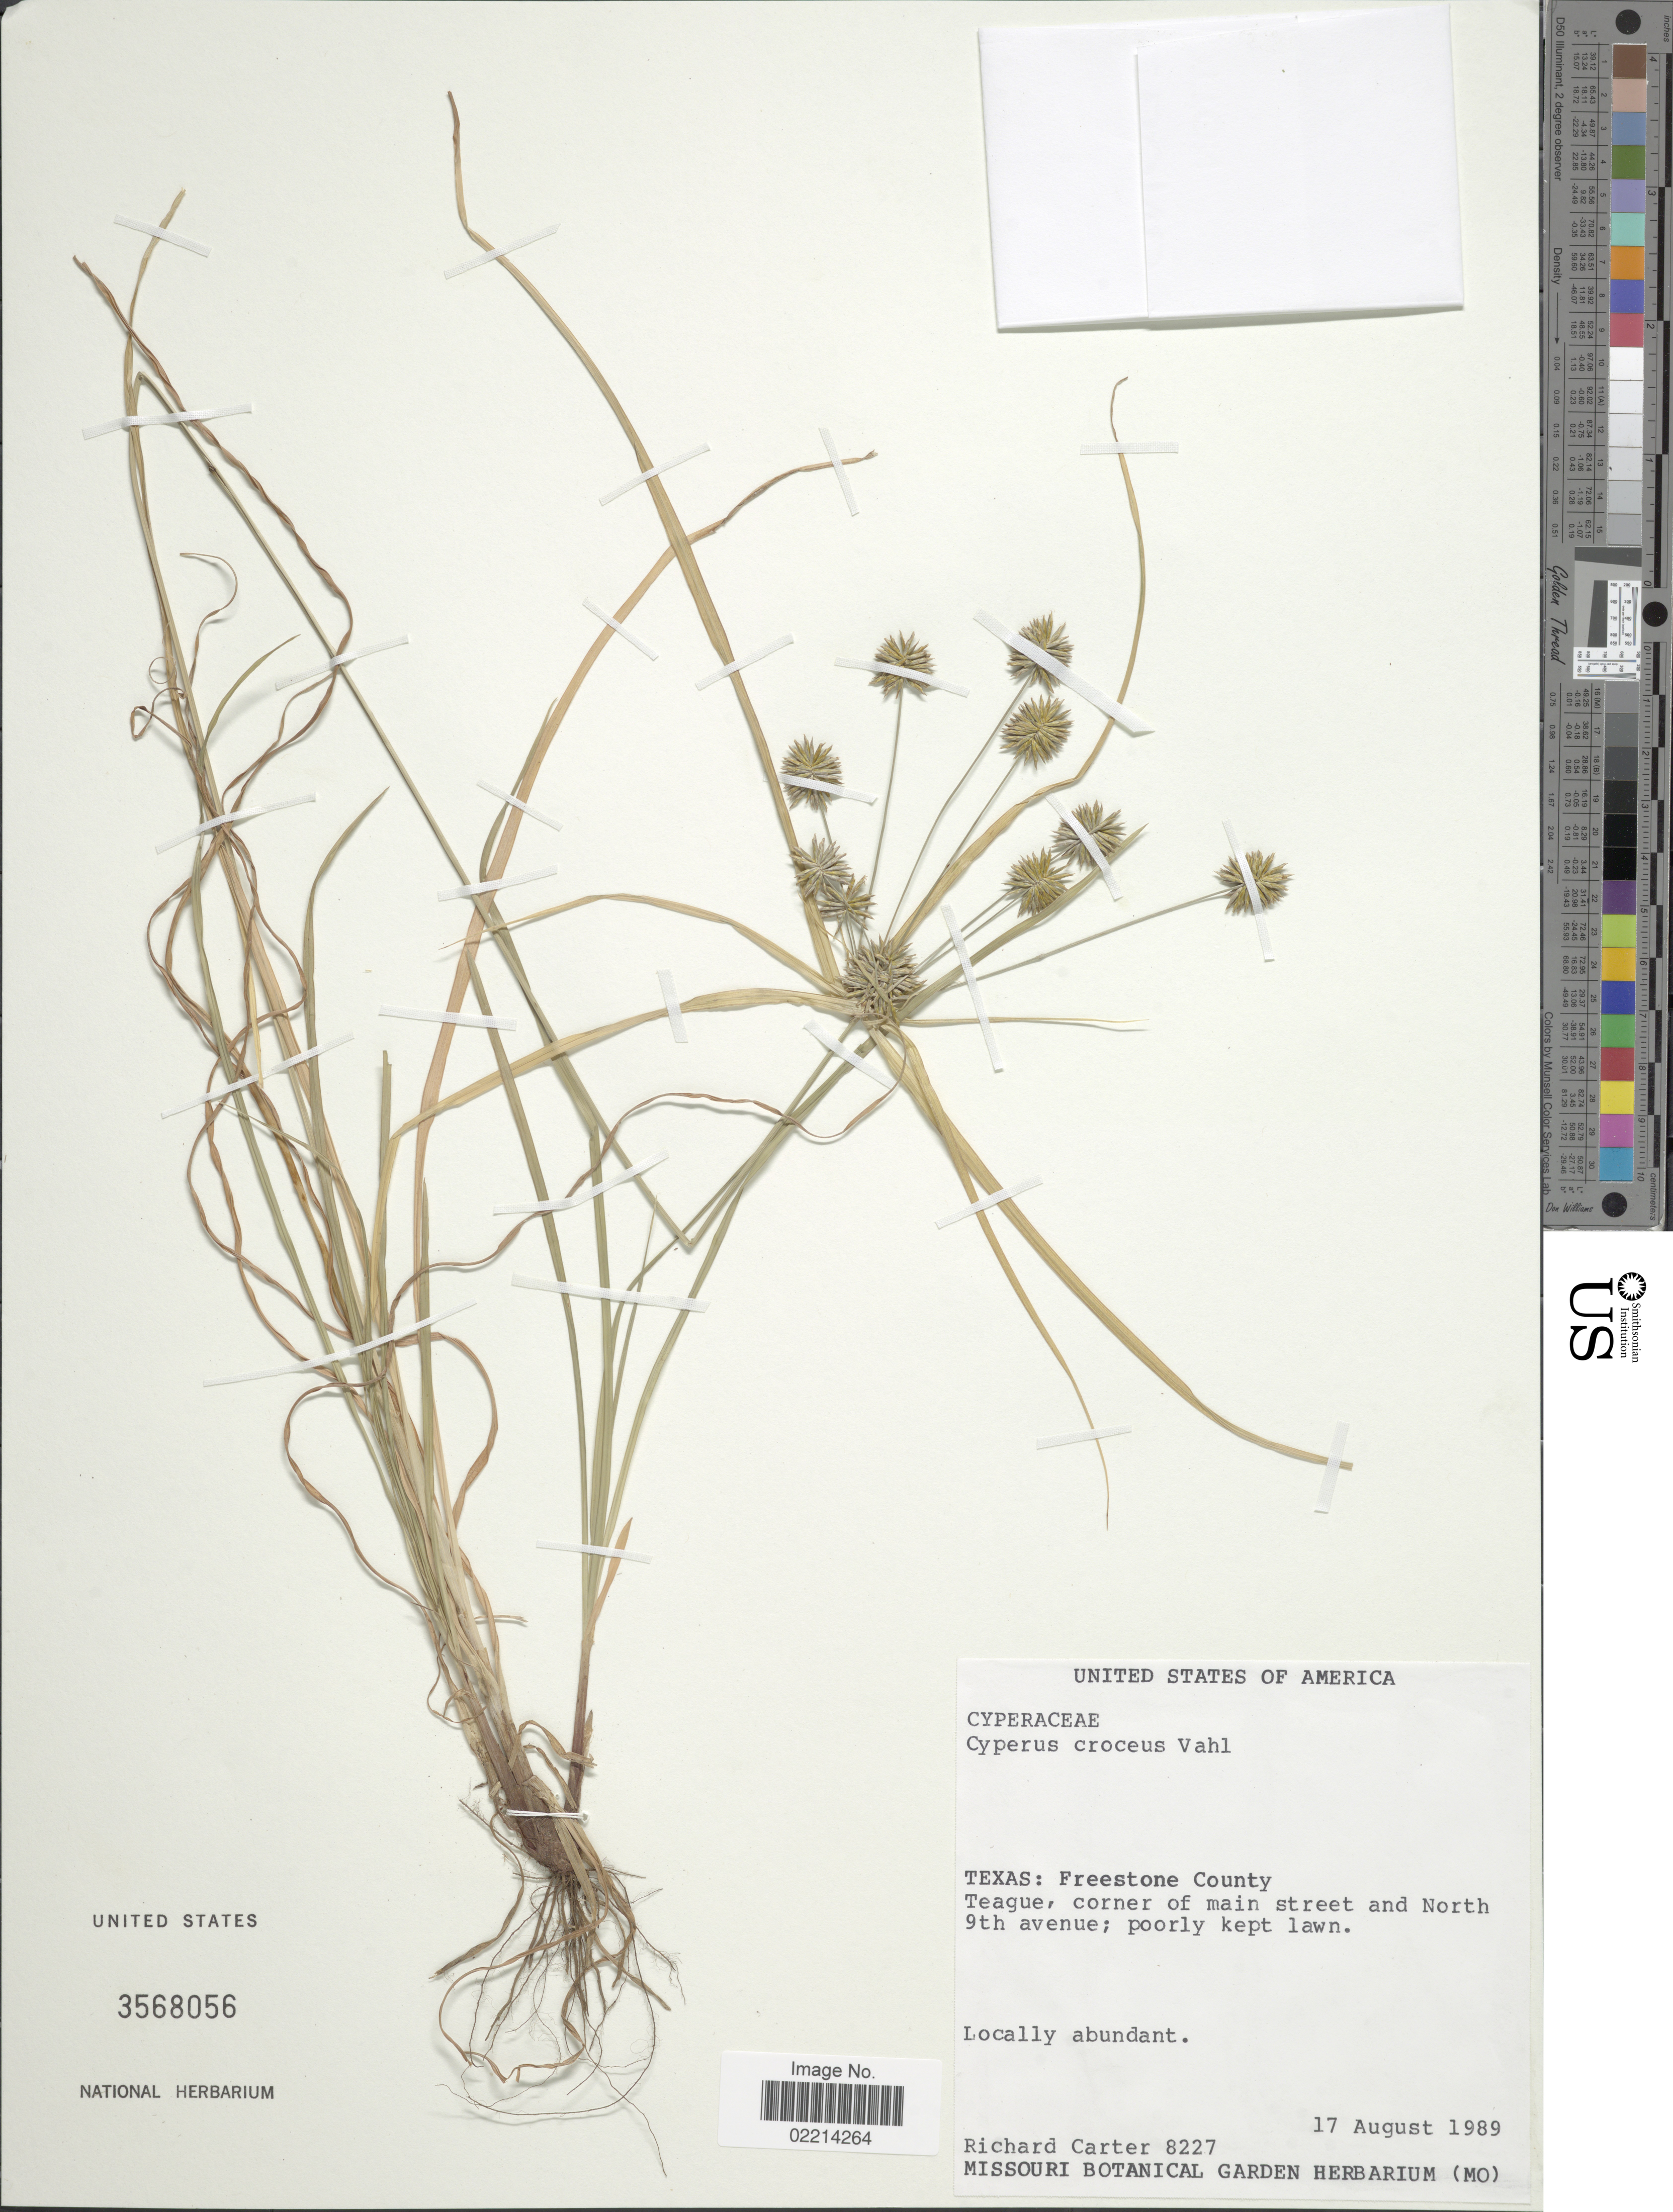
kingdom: Plantae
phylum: Tracheophyta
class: Liliopsida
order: Poales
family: Cyperaceae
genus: Cyperus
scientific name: Cyperus croceus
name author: Vahl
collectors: R. Carter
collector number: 8227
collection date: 1989-08-17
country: United States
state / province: Texas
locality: Freestone County, Teague, corner of main street and North 9th avenue; poorly kept lawn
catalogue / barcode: US 3568056